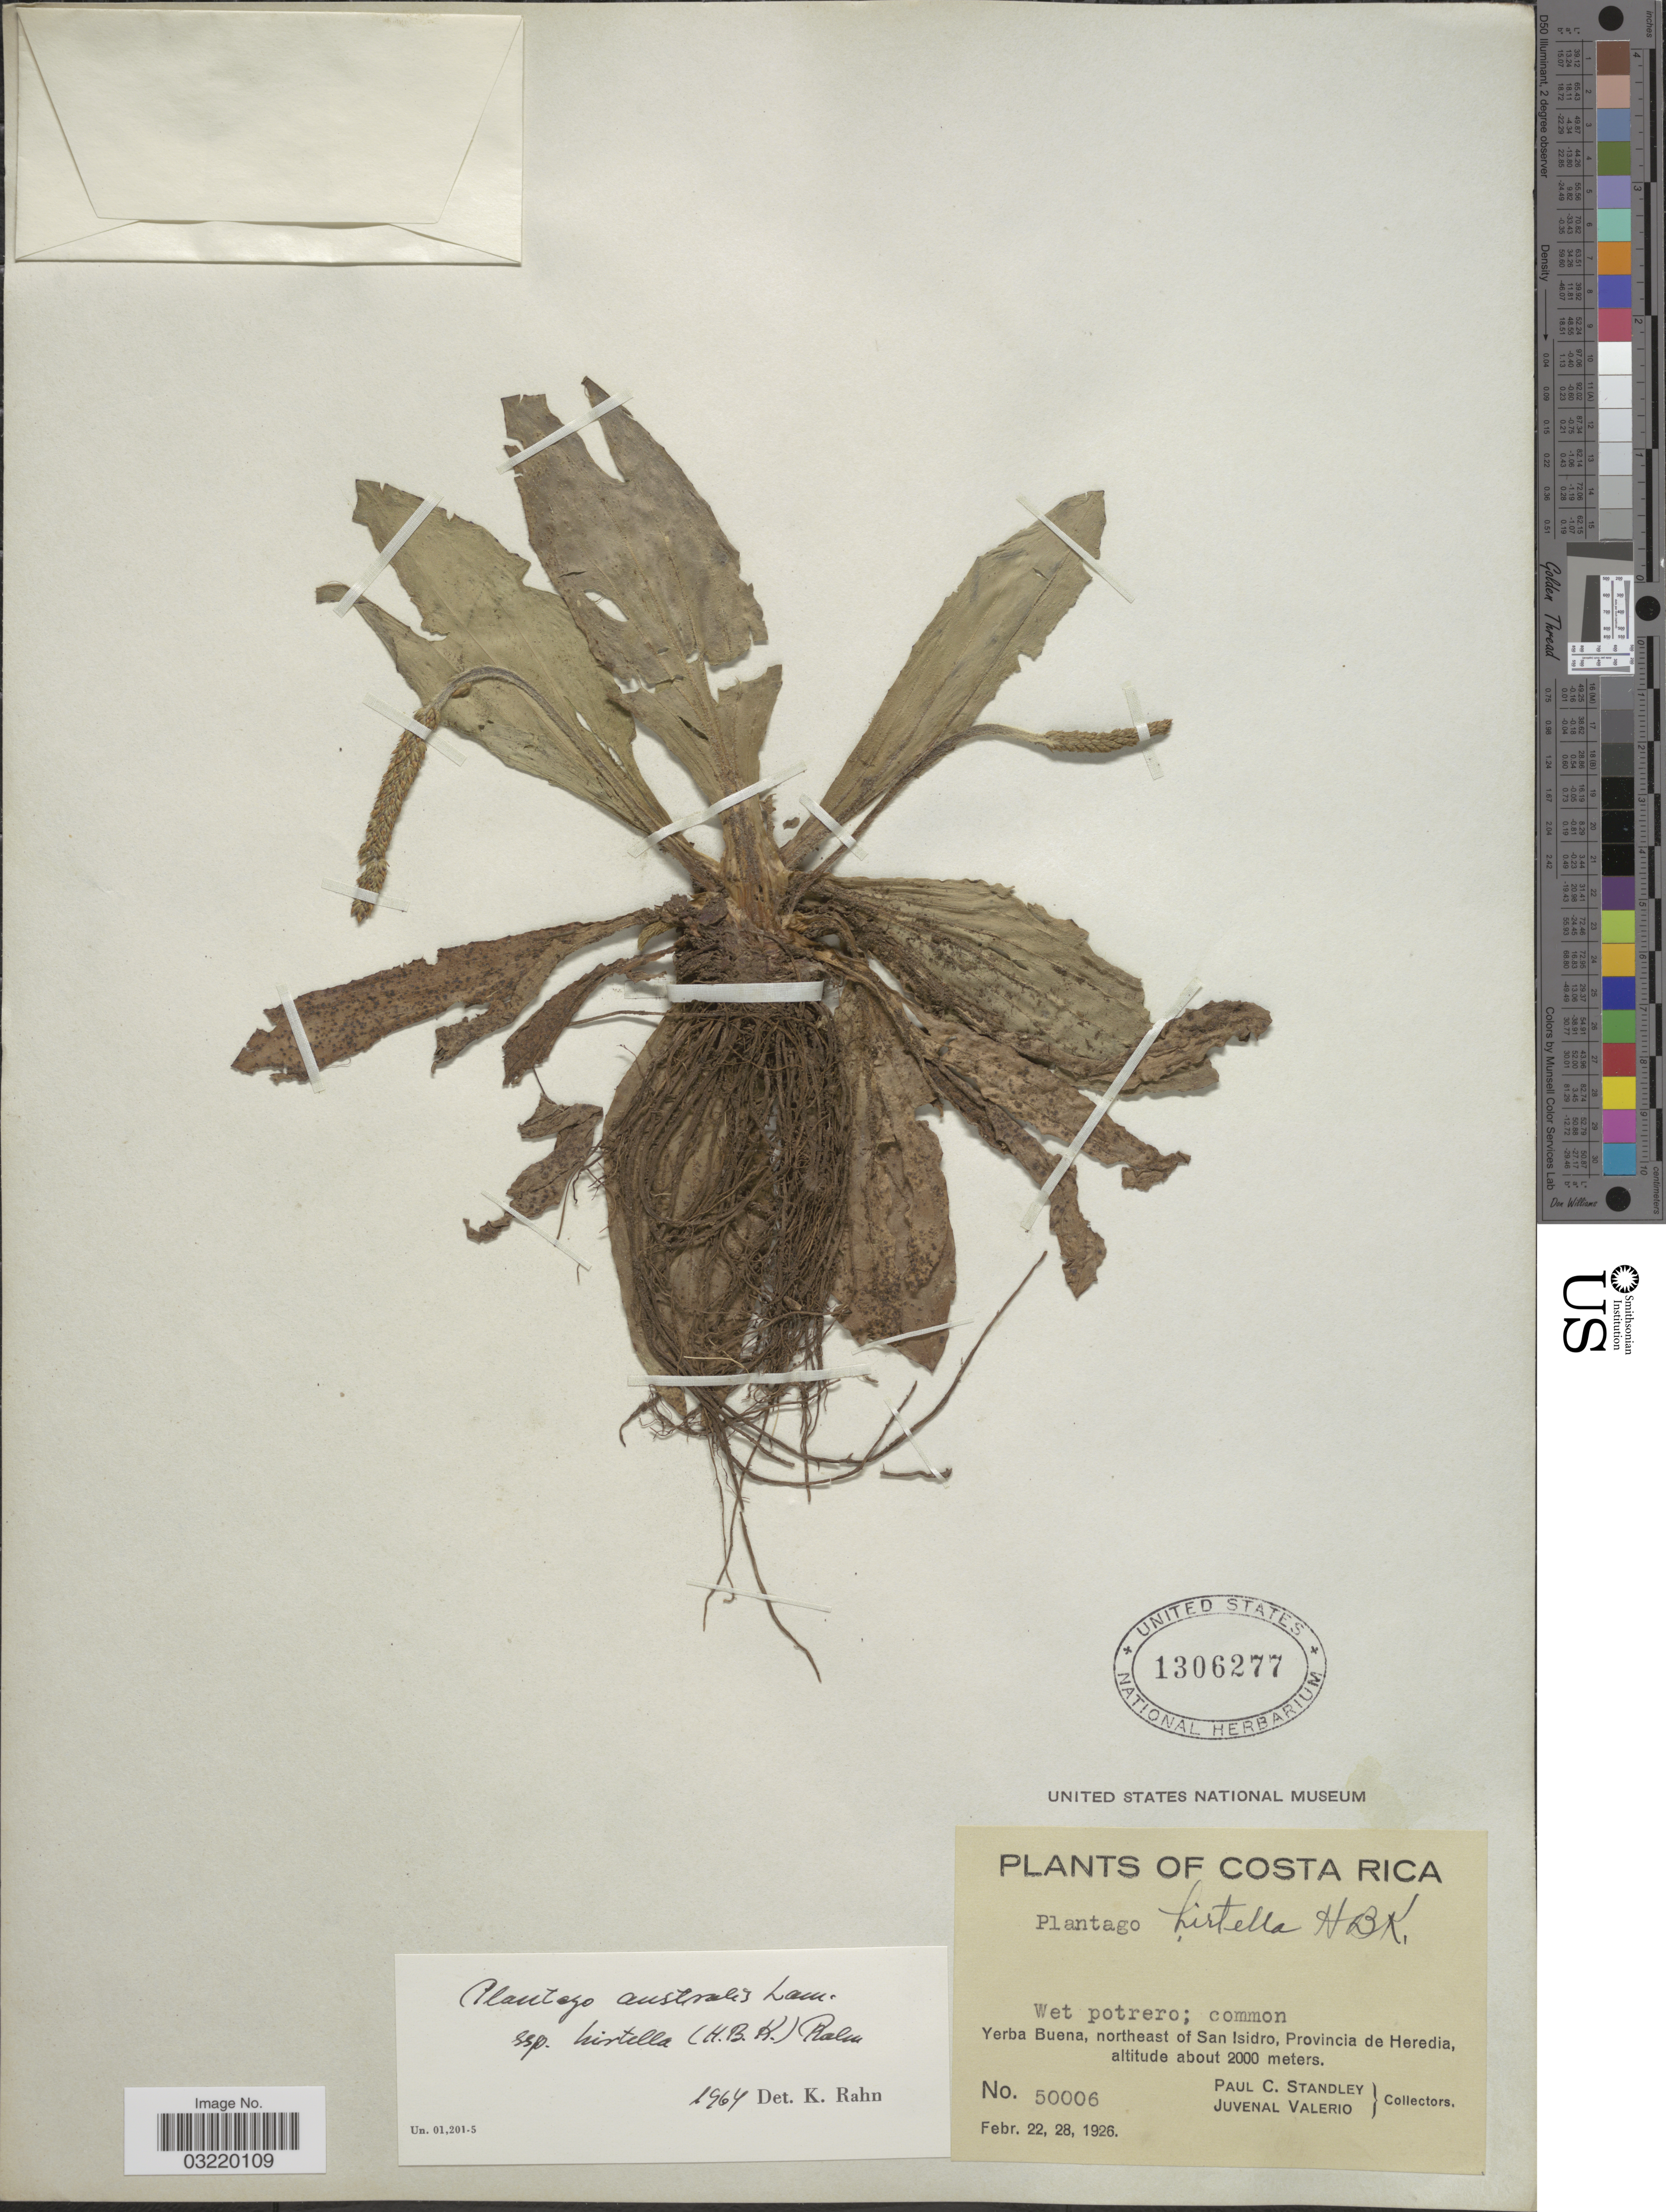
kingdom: Plantae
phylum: Tracheophyta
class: Magnoliopsida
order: Lamiales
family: Plantaginaceae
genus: Plantago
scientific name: Plantago australis subsp. hirtella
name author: (Kunth) Rahn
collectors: P. C. Standley & J. Valerio R.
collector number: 50006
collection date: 1926-02-22/1926-02-28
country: Costa Rica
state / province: Heredia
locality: Yerba Buena, northeast of San Isidro.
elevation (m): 2000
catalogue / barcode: US 1306277